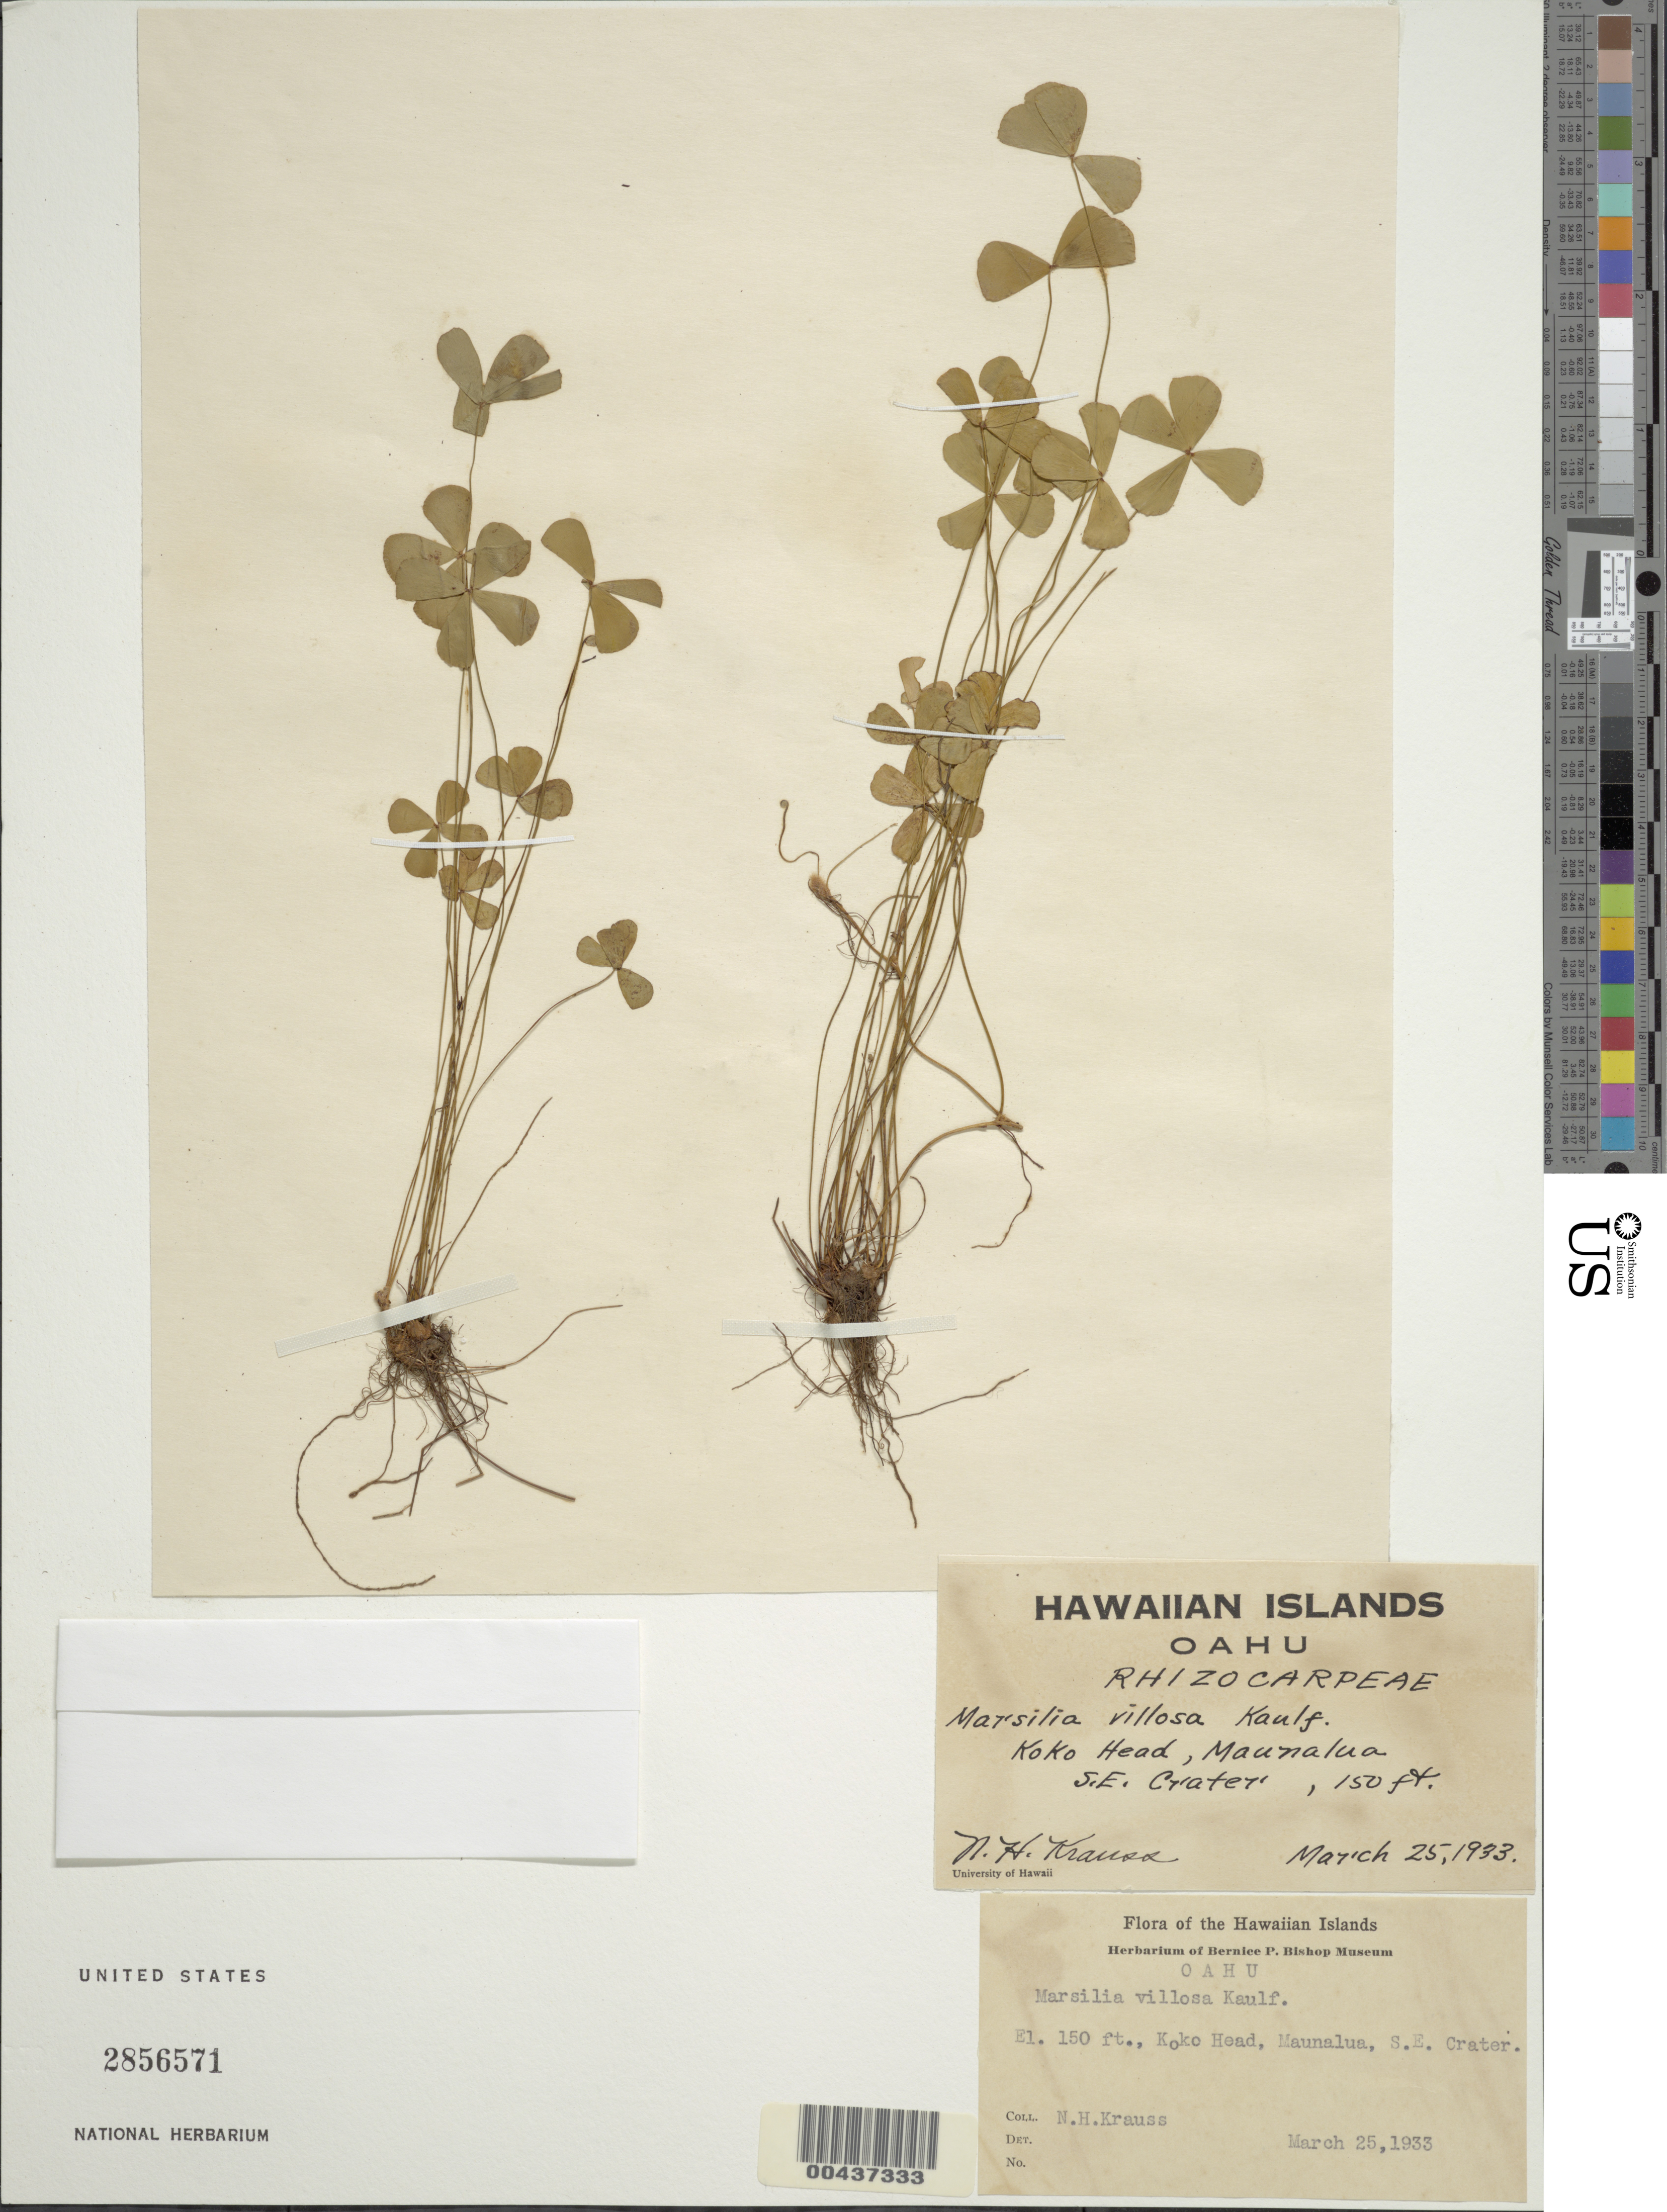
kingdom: Plantae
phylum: Tracheophyta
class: Polypodiopsida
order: Salviniales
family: Marsileaceae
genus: Marsilea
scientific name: Marsilea villosa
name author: Kaulf.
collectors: N. Krauss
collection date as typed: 25 Mar 1933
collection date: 1933-03-25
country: United States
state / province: Hawaii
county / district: Honolulu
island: Oahu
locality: Koko Head, Maunalua, SE Crater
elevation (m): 46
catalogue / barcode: US 2856571